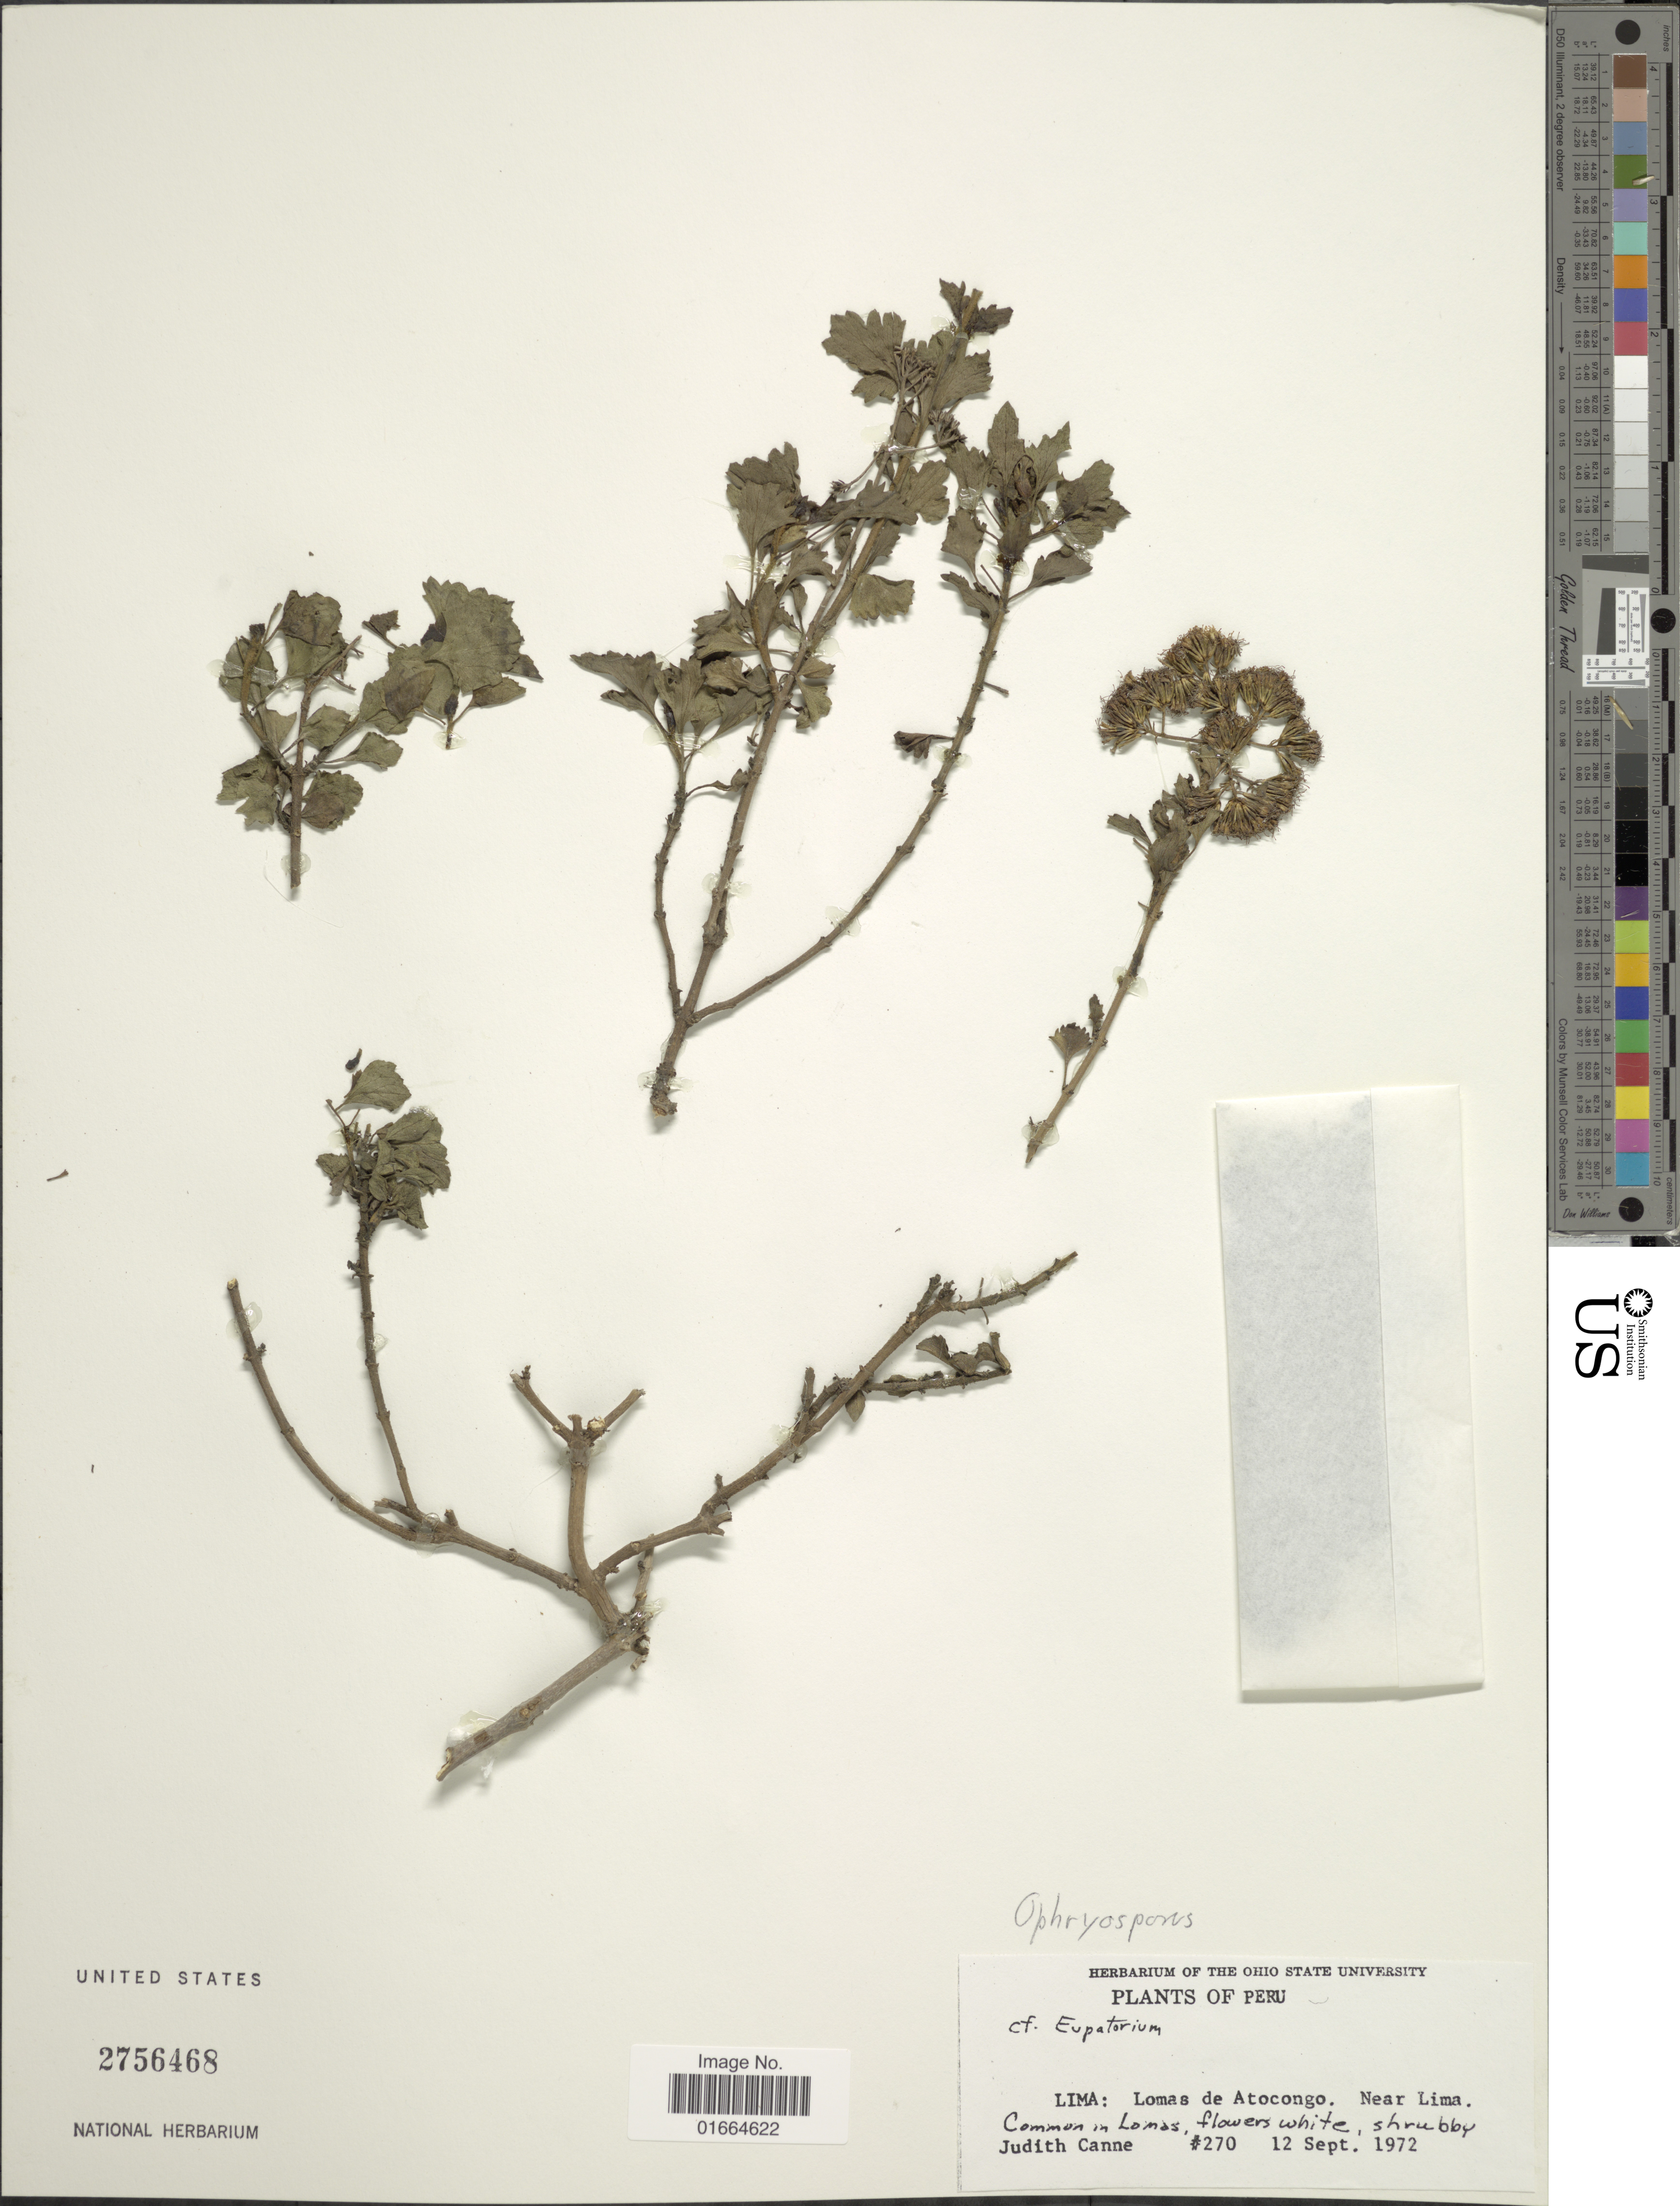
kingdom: Plantae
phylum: Tracheophyta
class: Magnoliopsida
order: Asterales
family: Asteraceae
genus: Ophryosporus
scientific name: Ophryosporus floribundus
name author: (DC.) R.M. King & H. Rob.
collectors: J. M. Canne-Hilliker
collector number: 270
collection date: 1972-09-12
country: Peru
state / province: Lima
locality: Lima: Lomas de Atocongo, Near Lima.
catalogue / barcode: US 2756468